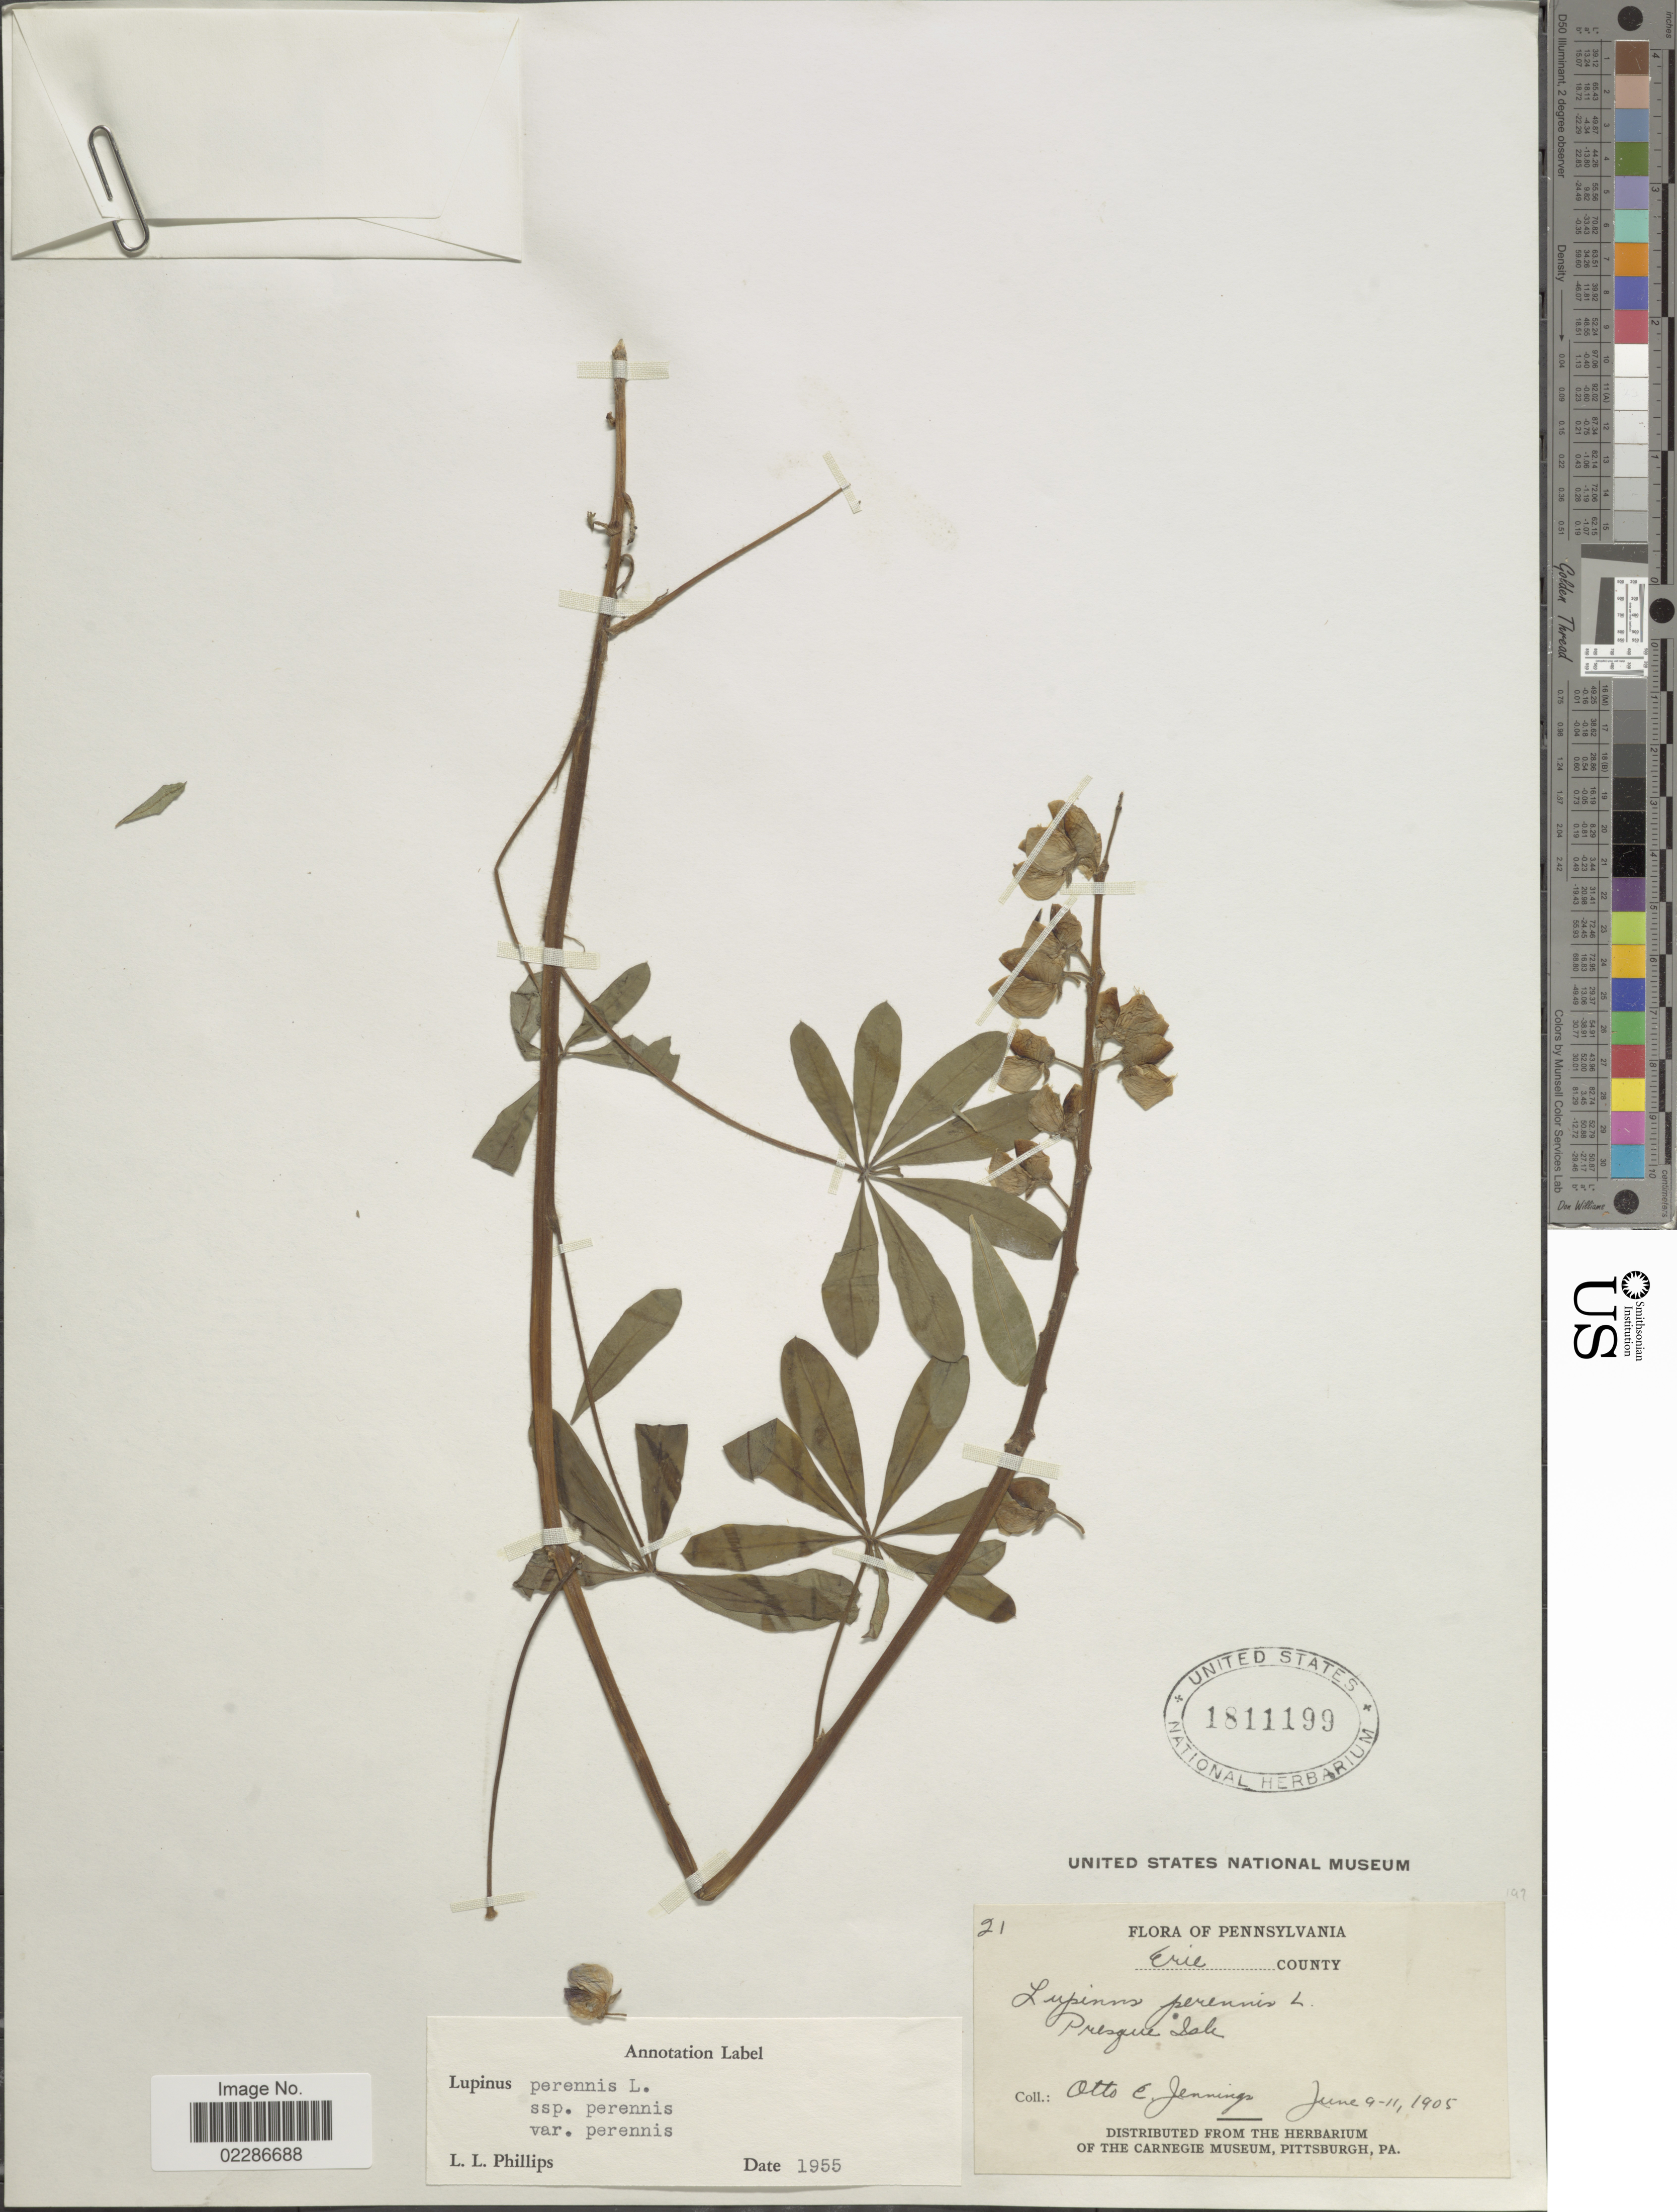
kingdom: Plantae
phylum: Tracheophyta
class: Magnoliopsida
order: Fabales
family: Fabaceae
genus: Lupinus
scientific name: Lupinus perennis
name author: L.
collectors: O. E. Jennings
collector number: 21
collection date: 1905-06-09/1905-06-11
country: United States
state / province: Pennsylvania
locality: Erie County, Preque Lake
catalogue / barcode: US 1811199